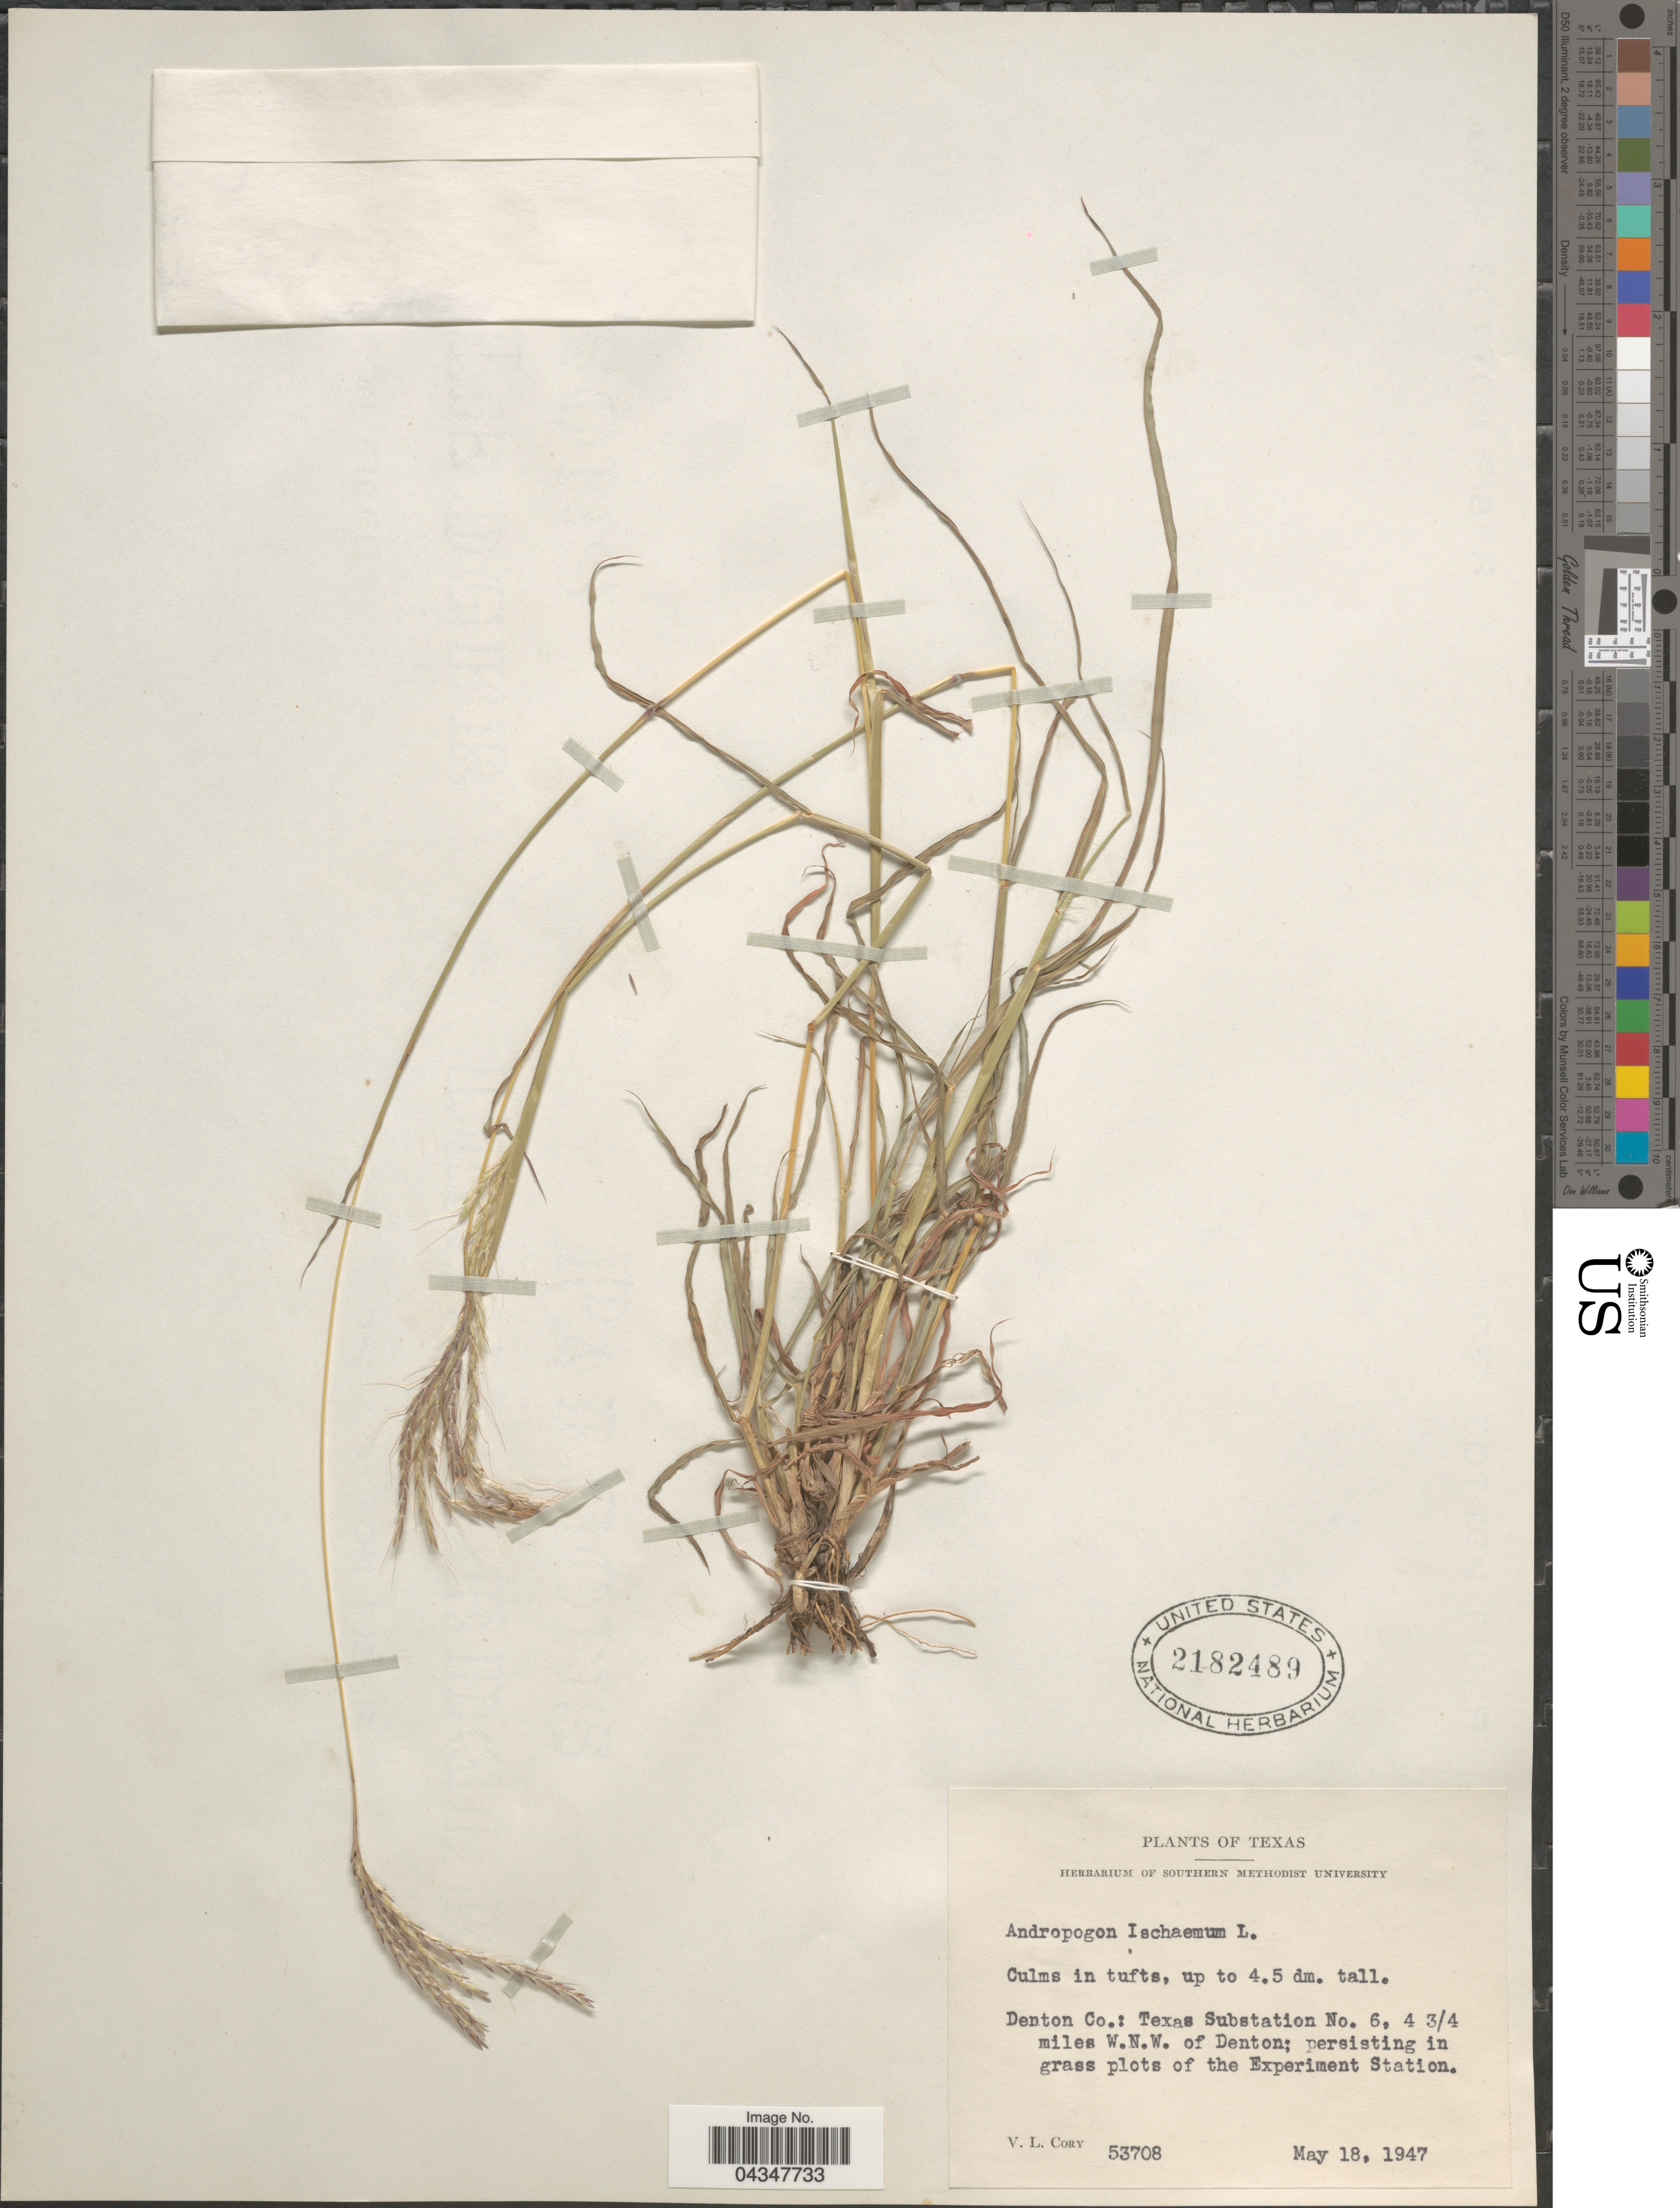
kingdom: Plantae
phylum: Tracheophyta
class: Liliopsida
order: Poales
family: Poaceae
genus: Bothriochloa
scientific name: Bothriochloa ischaemum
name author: (L.) Keng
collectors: V. Cory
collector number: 53708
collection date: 1947-05-18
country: United States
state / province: Texas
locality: Denton Co.; Texas Substation No. 6, 4 3/4 miles W.N.W. of Denton.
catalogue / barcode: US 2182489